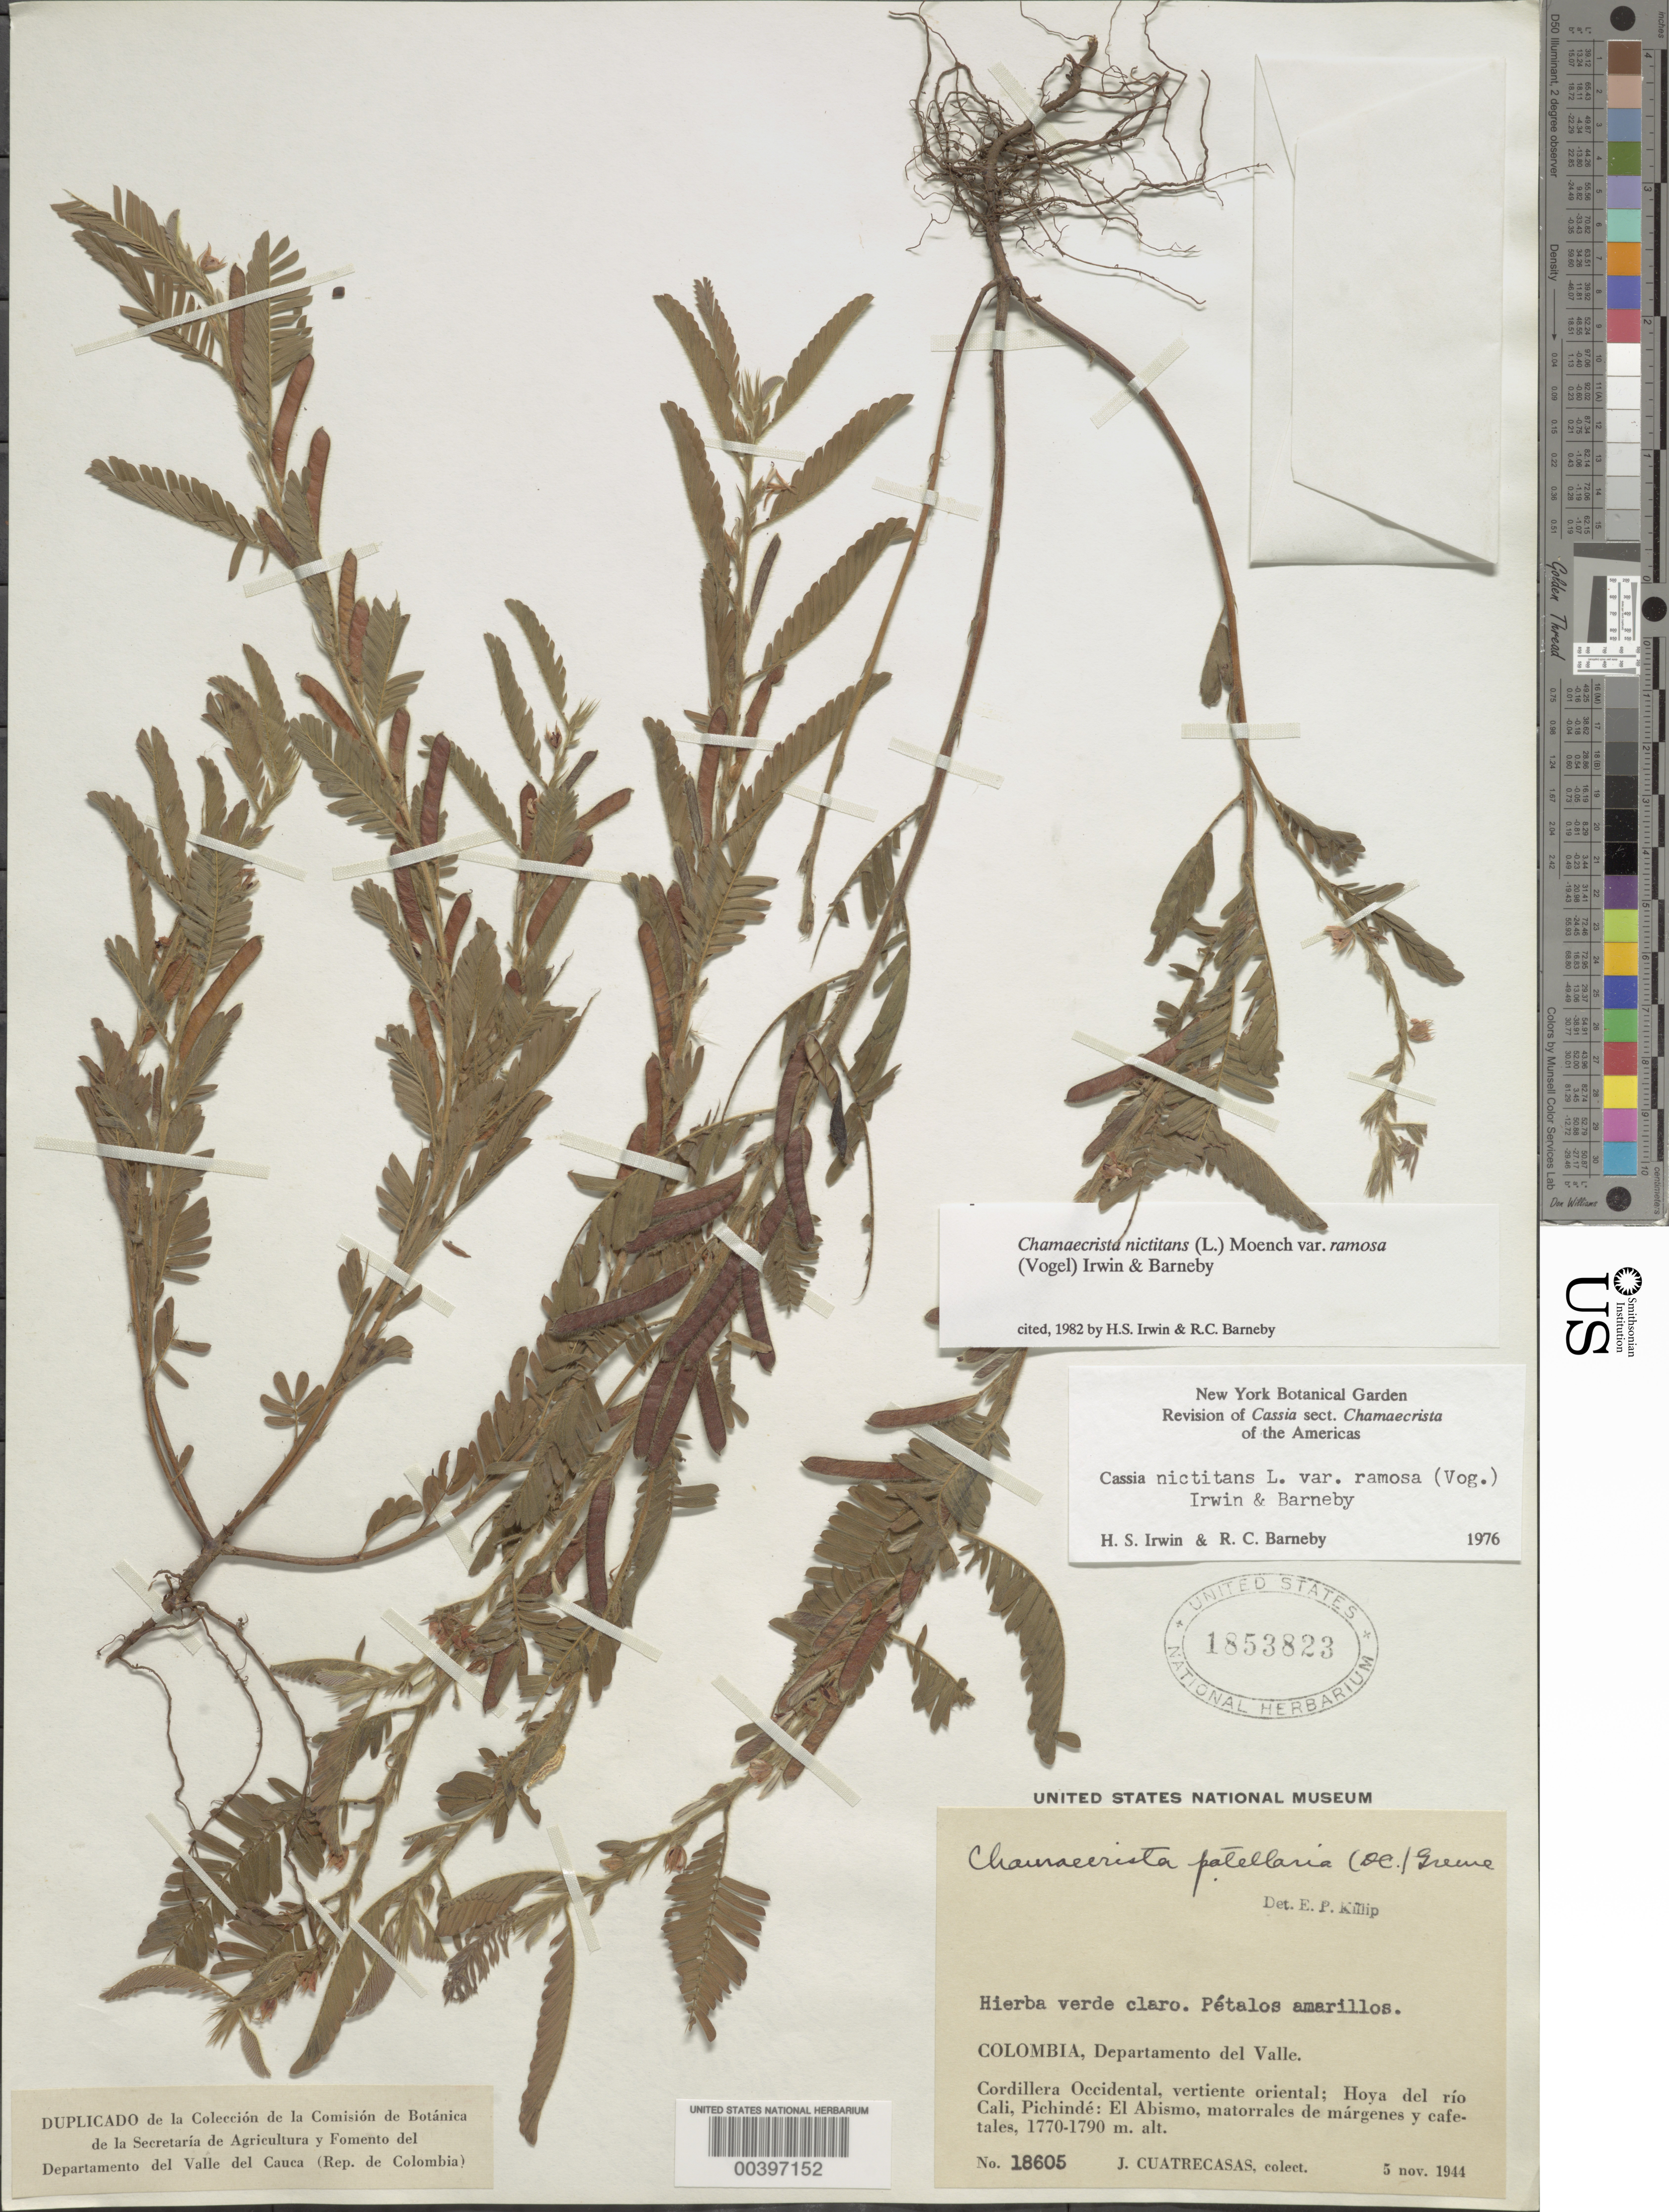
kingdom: Plantae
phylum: Tracheophyta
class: Magnoliopsida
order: Fabales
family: Fabaceae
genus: Chamaecrista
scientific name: Chamaecrista nictitans var. ramosa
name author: (Vogel) H.S. Irwin & Barneby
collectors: J. Cuatrecasas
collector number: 18605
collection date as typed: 05 Nov 1944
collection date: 1944-11-05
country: Colombia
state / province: Valle del Cauca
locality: Cordillera Occidental, Vertiente Oriental; Hoya del Rio Cali, Pichinde: el Abismo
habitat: Matorrales de margenes y cafetales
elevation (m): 1770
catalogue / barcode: US 1853823